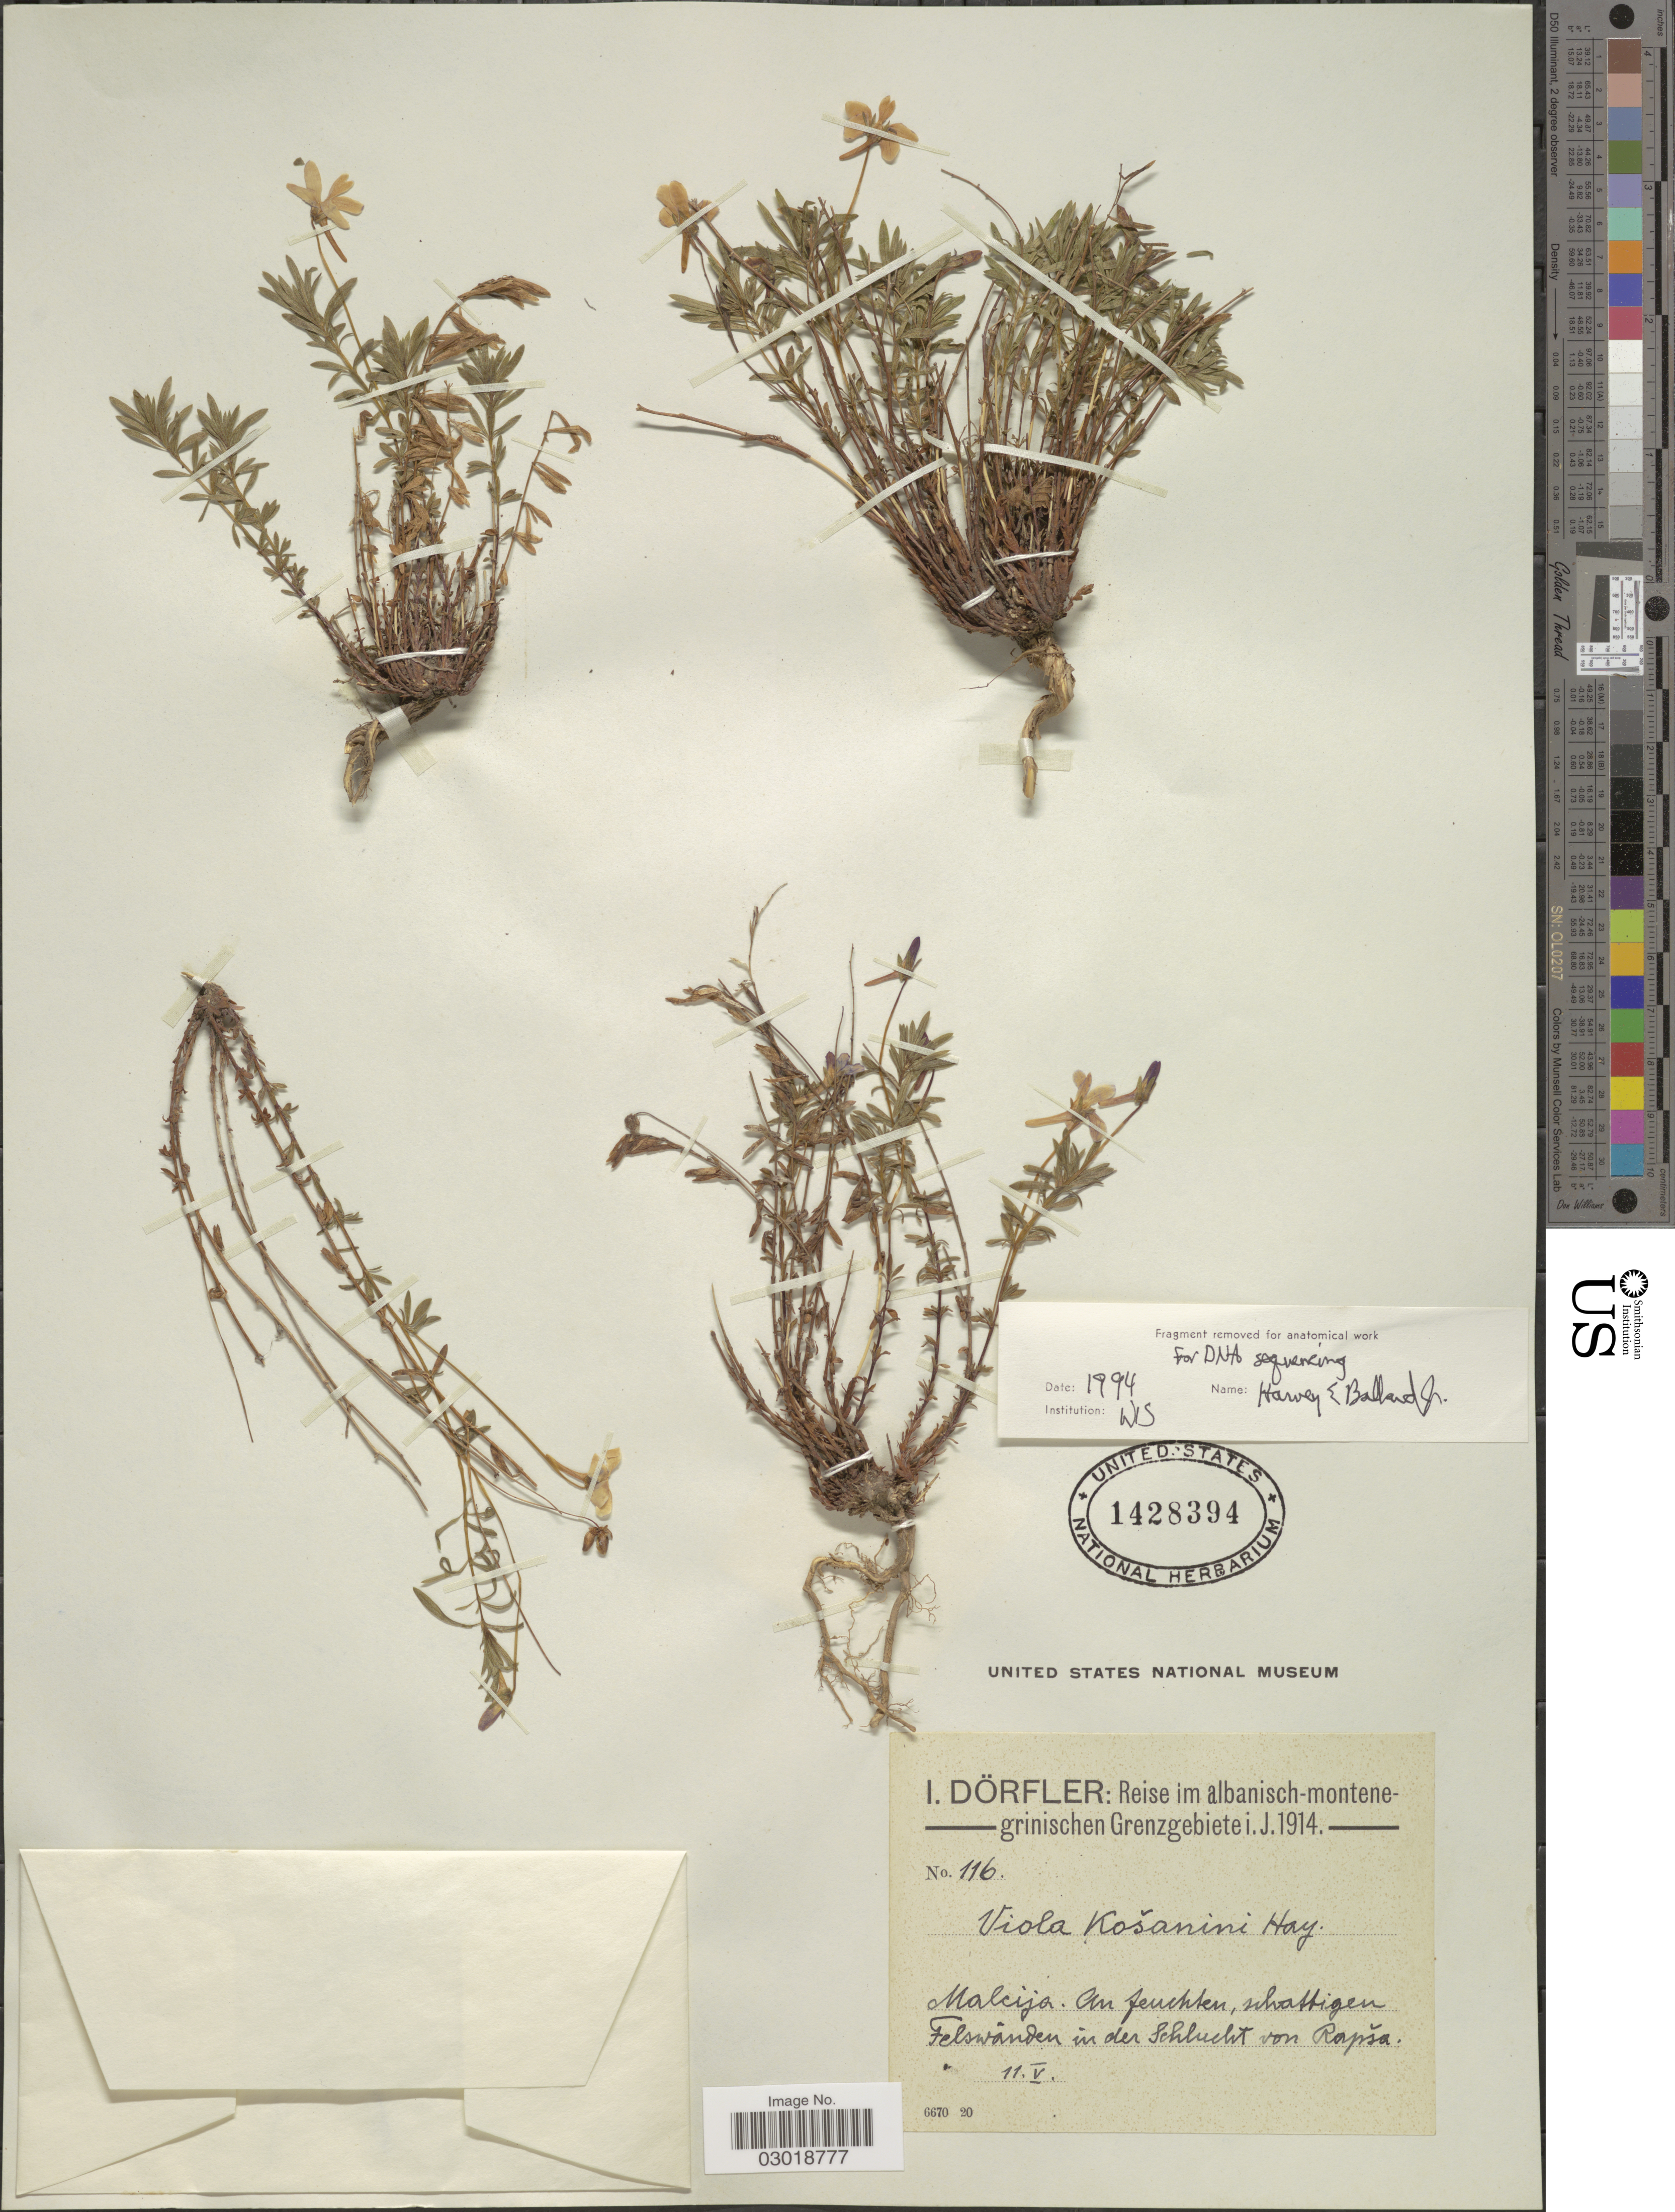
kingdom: Plantae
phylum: Tracheophyta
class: Magnoliopsida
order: Malpighiales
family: Violaceae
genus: Viola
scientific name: Viola kosaninii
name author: (Degen) Hayek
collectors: I. Dörfler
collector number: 116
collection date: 1914-05-11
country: Albania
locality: Reise im albanisch-montene-grinischen Grenzgebiete, Malcija. An feuchten, schattigen Felswanden in der Schlucht von Rapsa.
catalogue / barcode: US 1428394